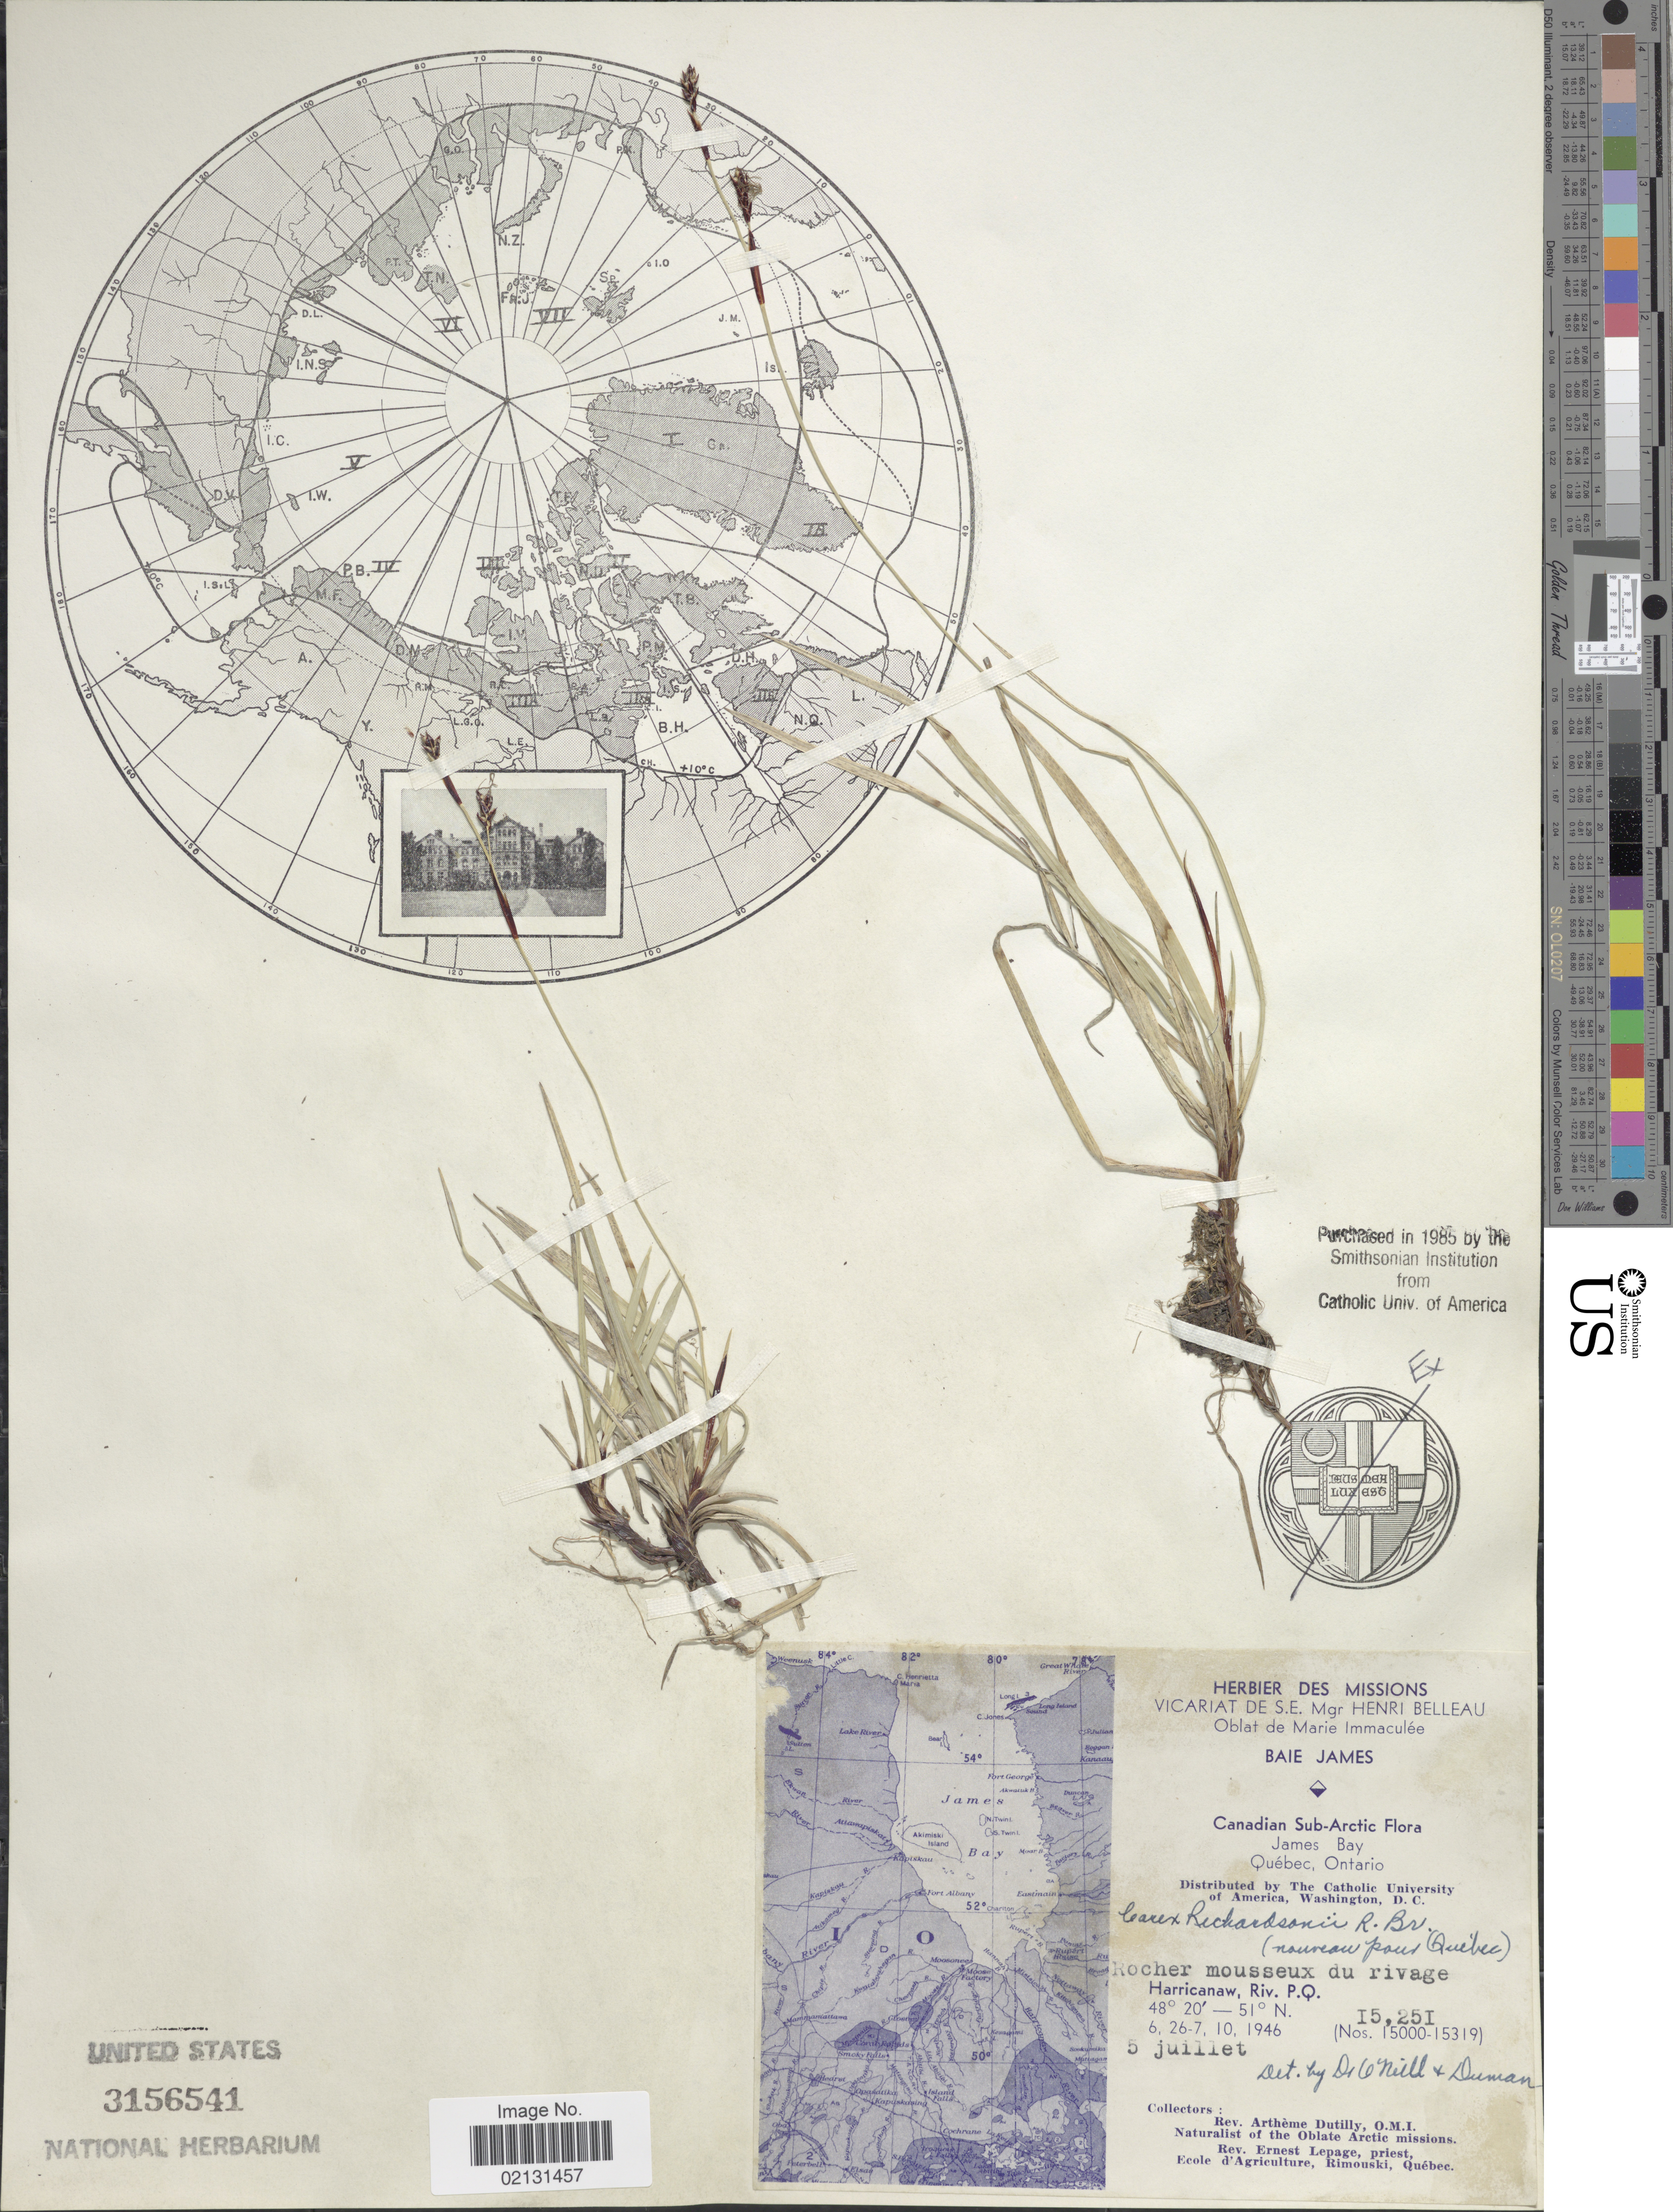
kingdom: Plantae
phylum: Tracheophyta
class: Liliopsida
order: Poales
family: Cyperaceae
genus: Carex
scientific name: Carex richardsonii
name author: R. Br.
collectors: A. Dutilly & E. Lepage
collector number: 15251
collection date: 1946-07-05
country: Canada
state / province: Quebec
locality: Canadian Sub-Arctic, James Bay, Quebec, Ontario, rocher mousseux du rivage, Harricanaw, Riv. P.Q.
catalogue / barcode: US 3156541